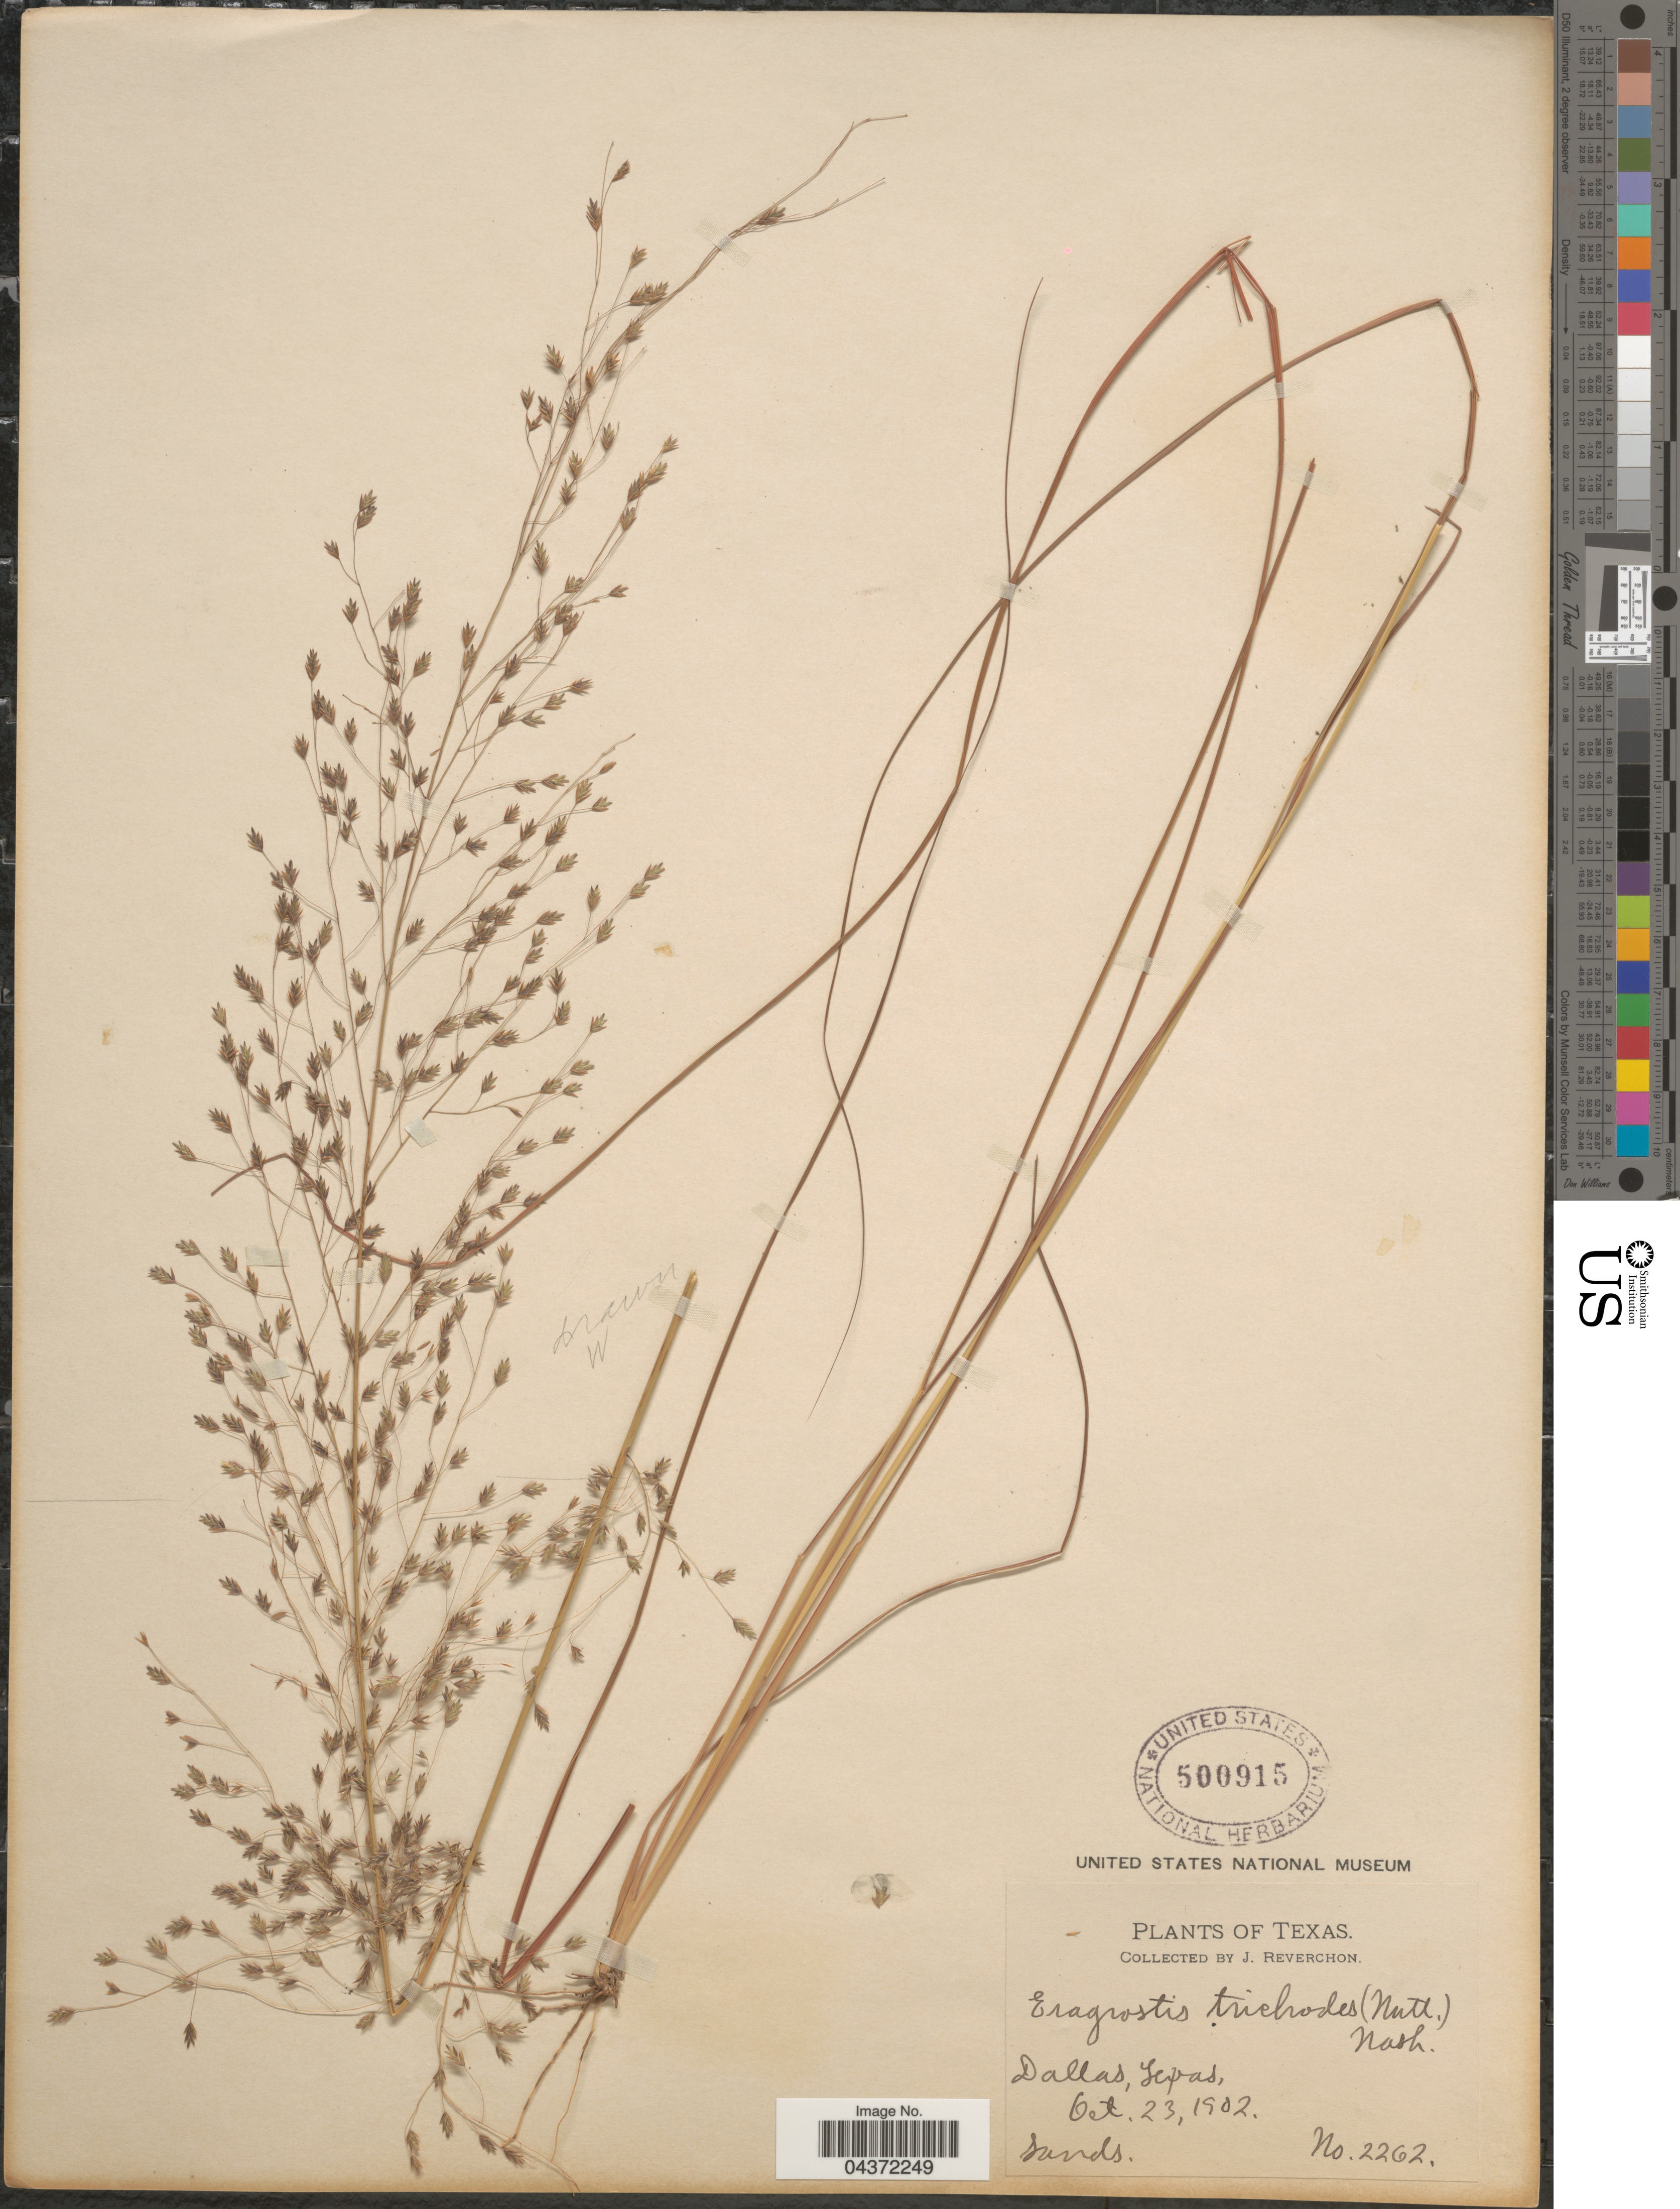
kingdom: Plantae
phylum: Tracheophyta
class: Liliopsida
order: Poales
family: Poaceae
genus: Eragrostis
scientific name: Eragrostis trichodes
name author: (Nutt.) Alph. Wood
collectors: J. Reverchon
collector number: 2262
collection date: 1902-10-23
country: United States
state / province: Texas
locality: Dallas.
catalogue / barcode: US 500915